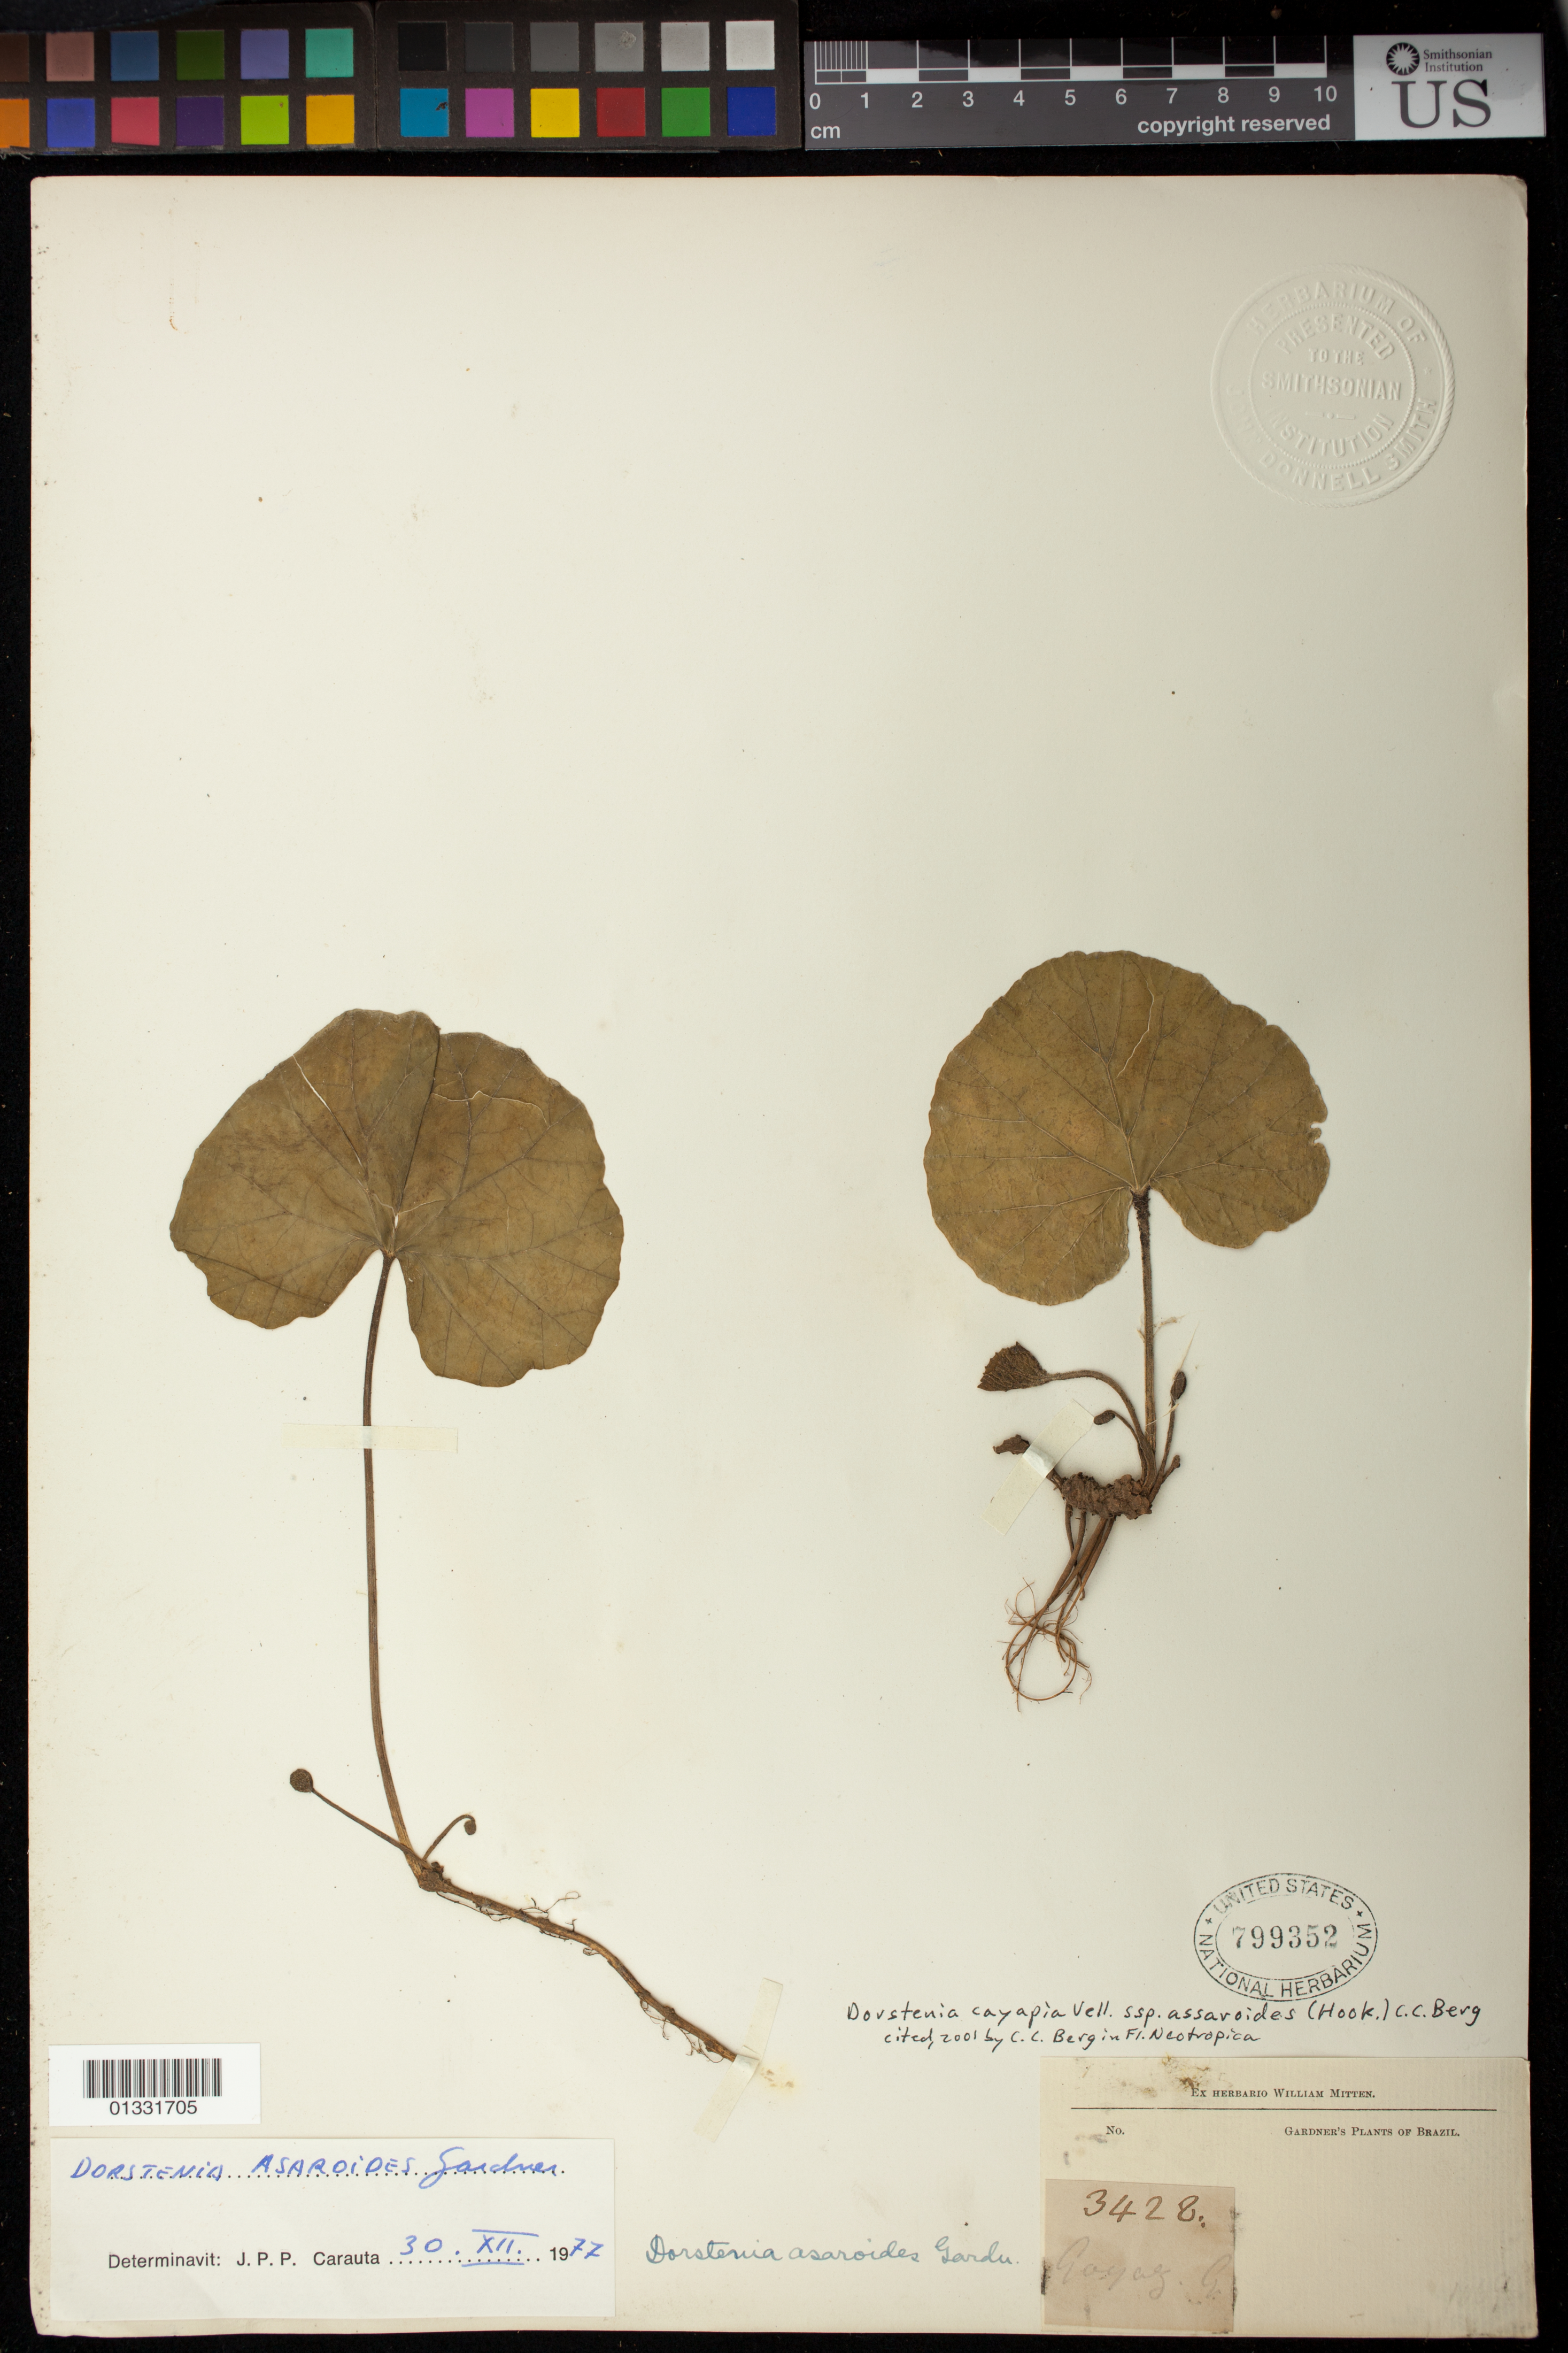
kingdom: Plantae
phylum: Tracheophyta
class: Magnoliopsida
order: Rosales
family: Moraceae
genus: Dorstenia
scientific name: Dorstenia cayapia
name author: Vell.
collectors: G. Gardner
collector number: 3428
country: Brazil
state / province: Goiás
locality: Goyaz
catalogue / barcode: US 799352